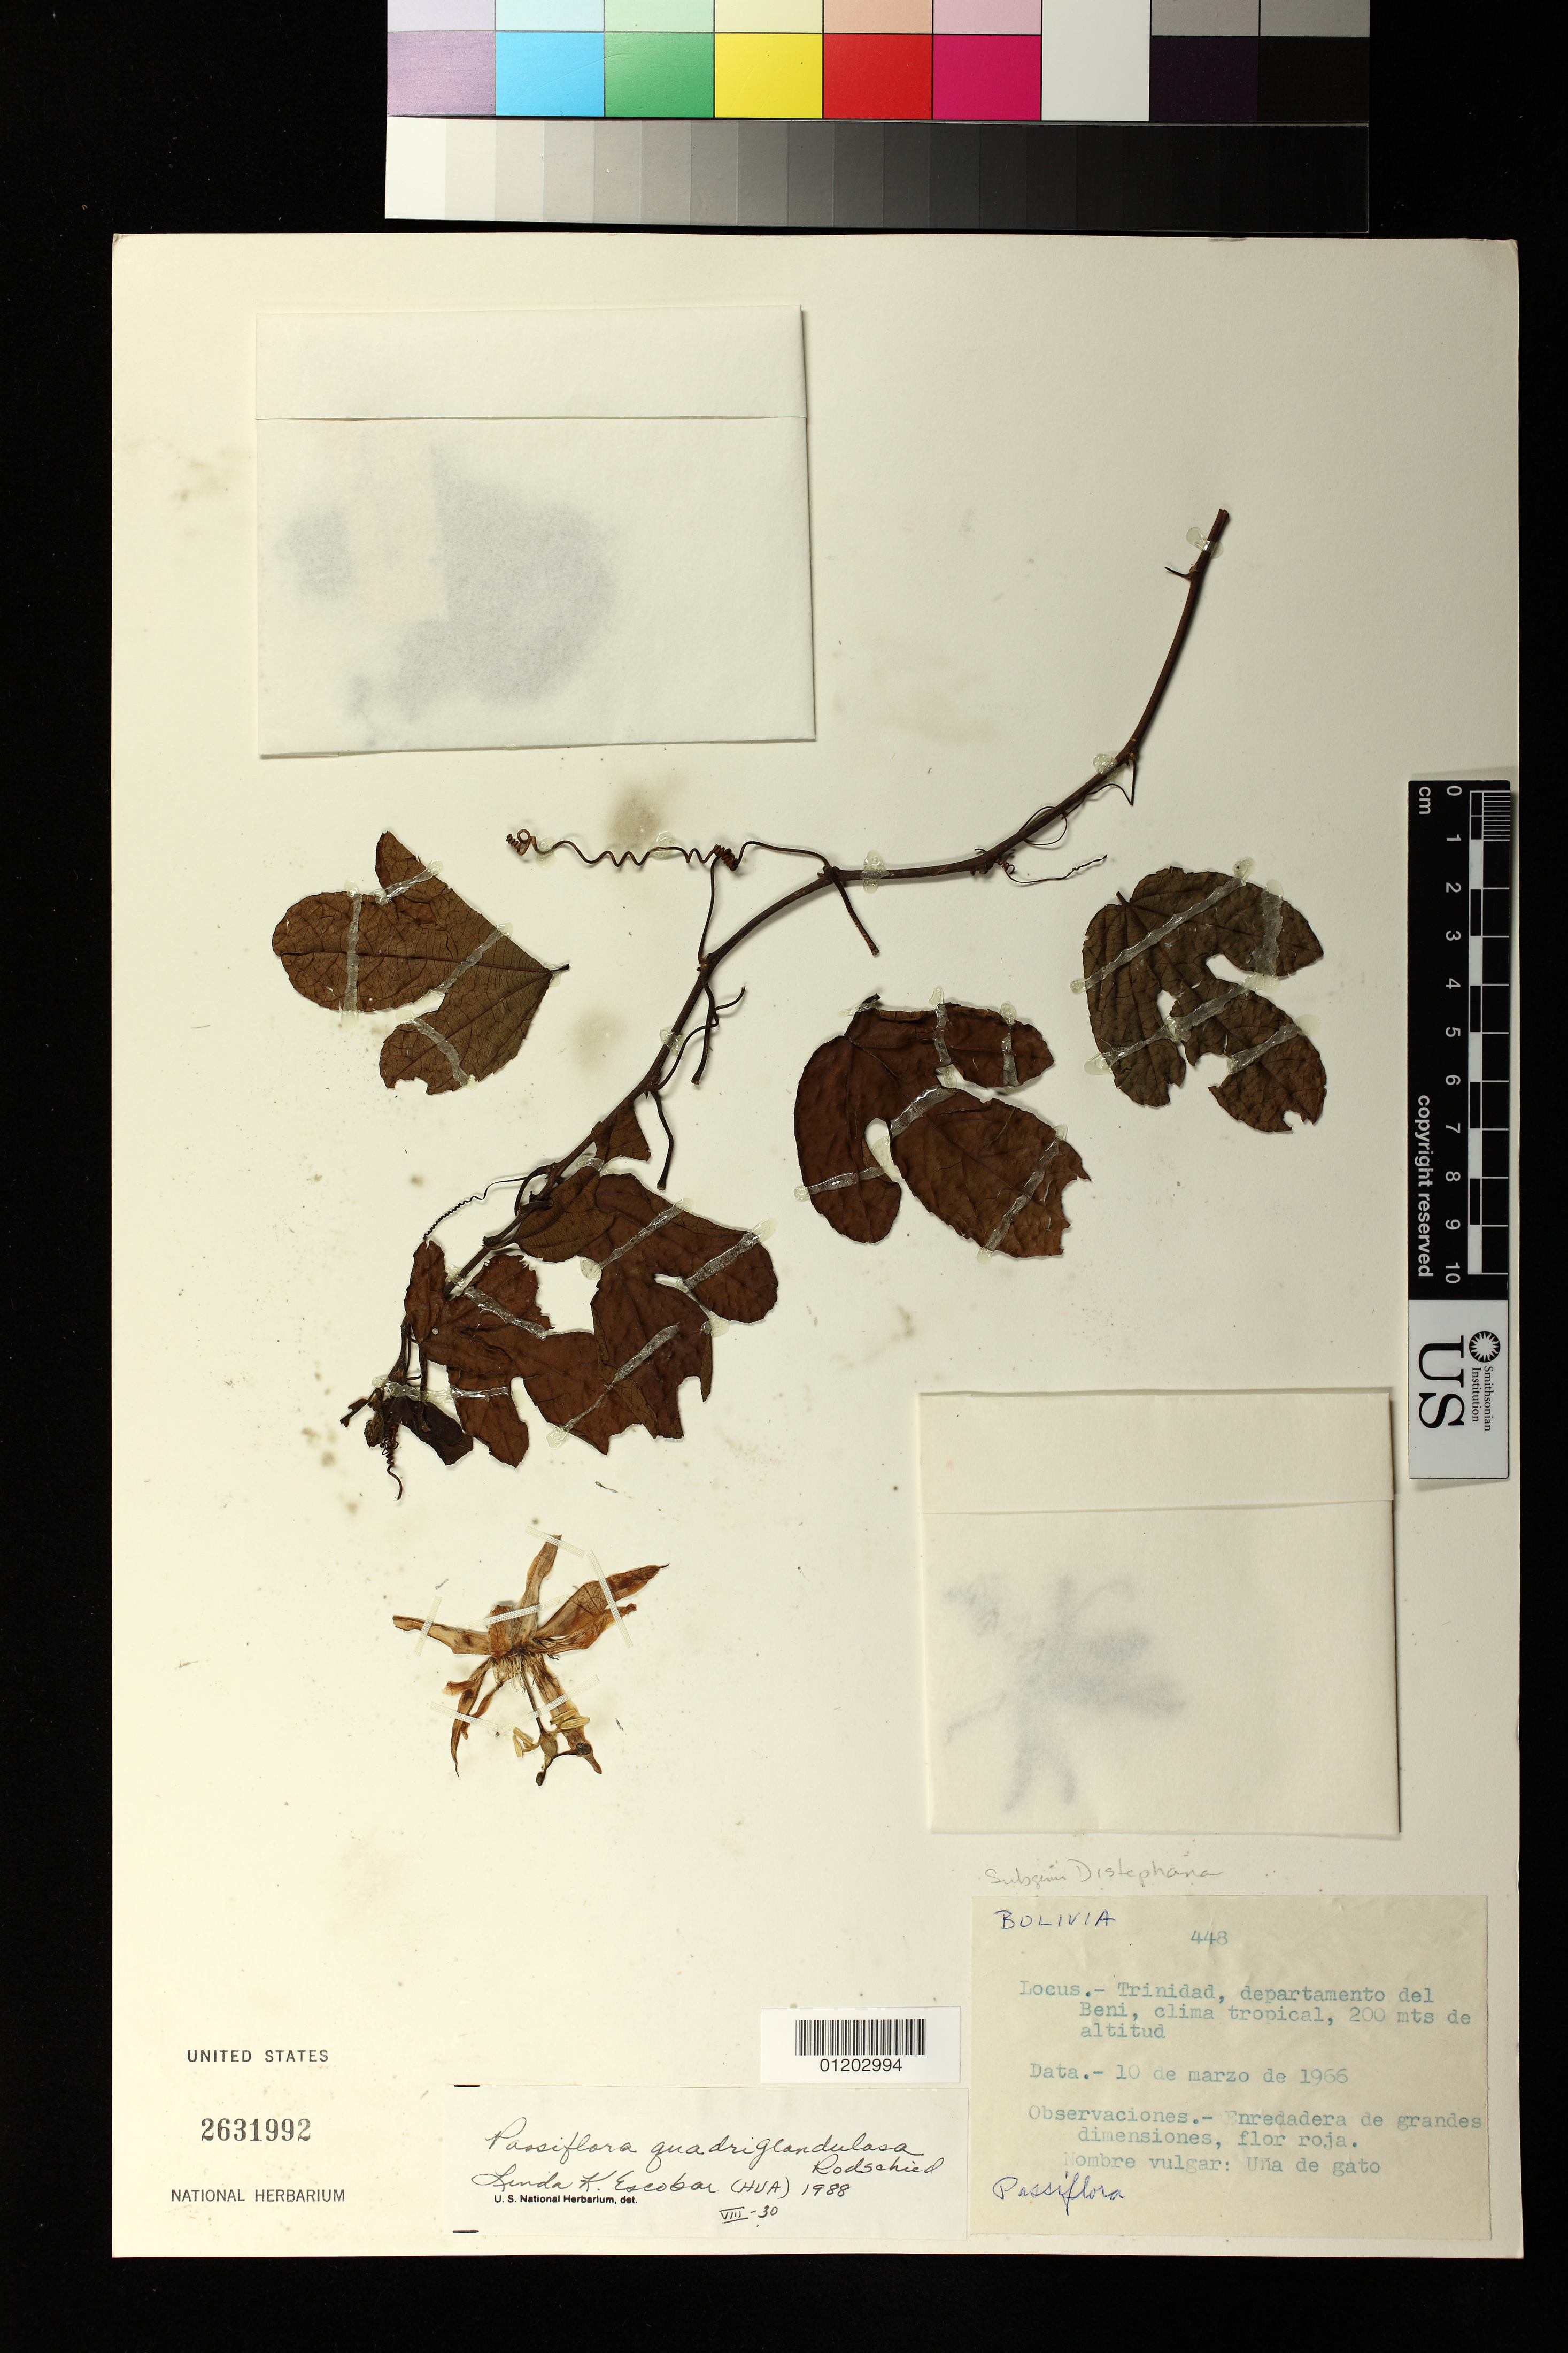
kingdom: Plantae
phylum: Tracheophyta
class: Magnoliopsida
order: Malpighiales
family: Passifloraceae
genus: Passiflora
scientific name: Passiflora quadriglandulosa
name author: Rodschied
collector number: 448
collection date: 1966-03-10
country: Bolivia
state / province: Beni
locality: Trinidad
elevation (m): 200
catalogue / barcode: US 2631992